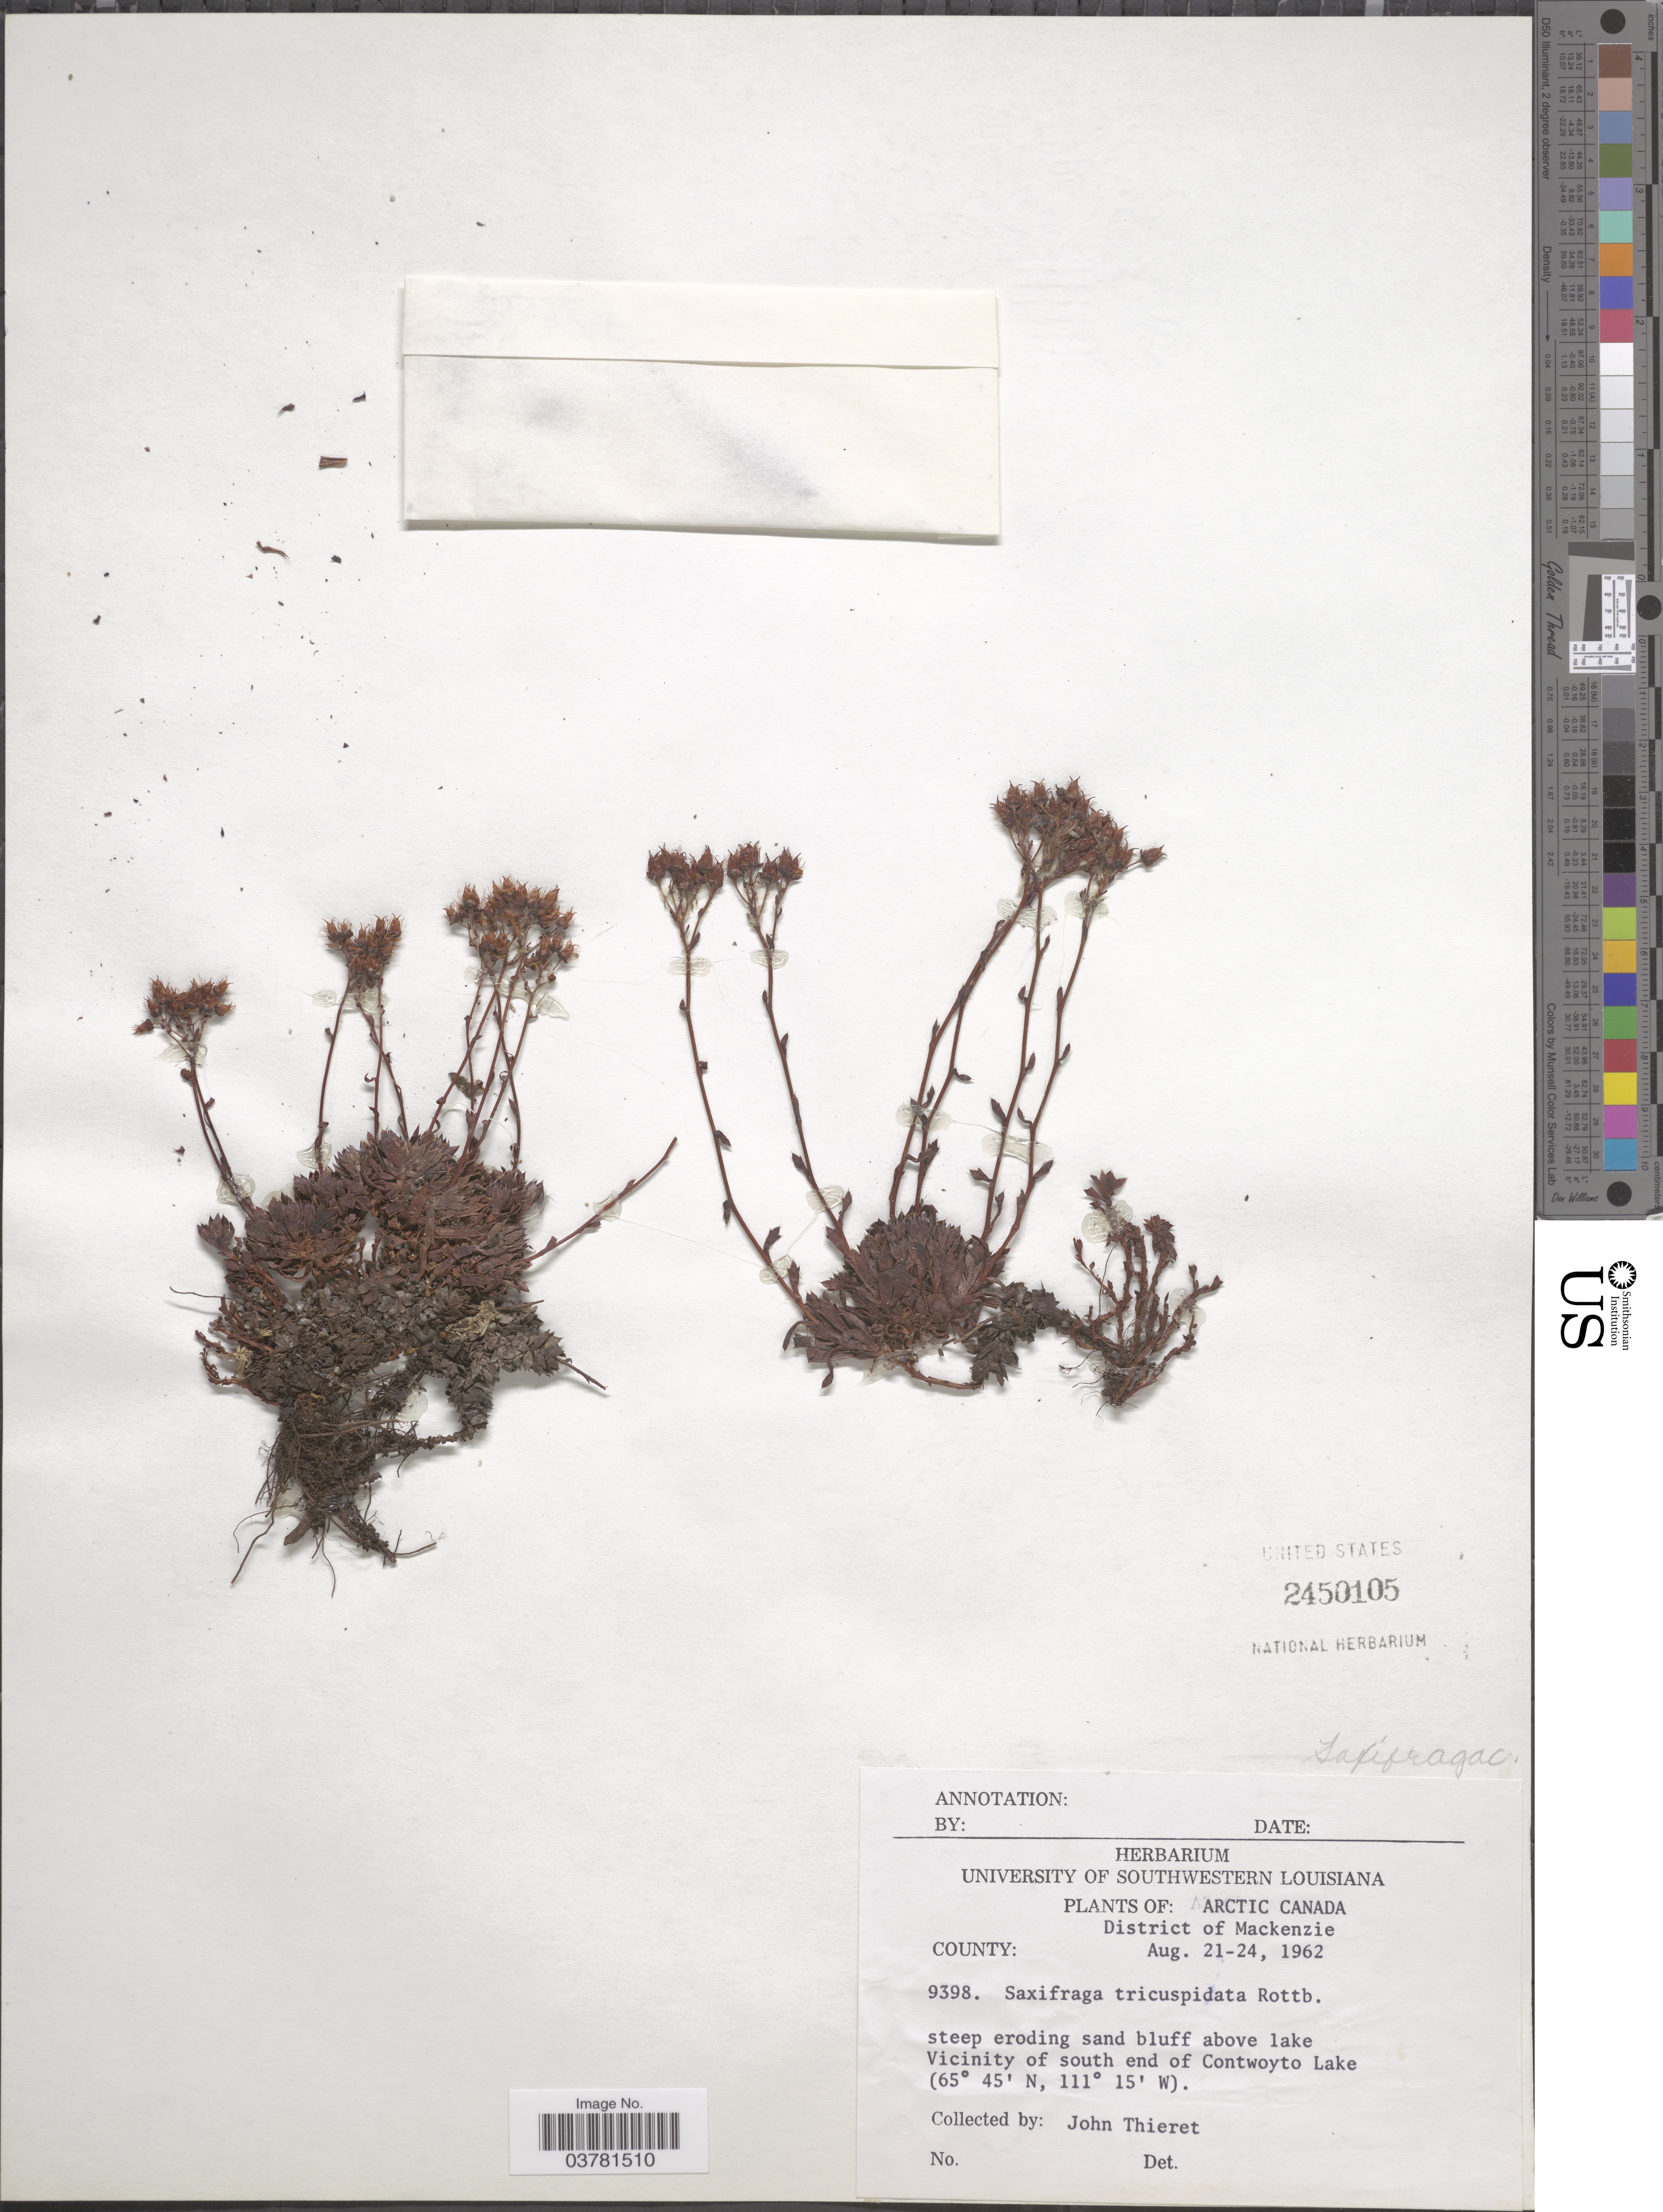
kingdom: Plantae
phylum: Tracheophyta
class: Magnoliopsida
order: Saxifragales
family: Saxifragaceae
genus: Saxifraga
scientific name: Saxifraga tricuspidata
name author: Rottb.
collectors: J. W. Thieret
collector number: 9398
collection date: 1962-08-21/1962-08-24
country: Canada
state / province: Nunavut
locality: Arctic Canada. District of Mackenzie. Steep eroding sand bluff above lake Vicinity of south end of Contwoyto Lake.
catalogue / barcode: US 2450105